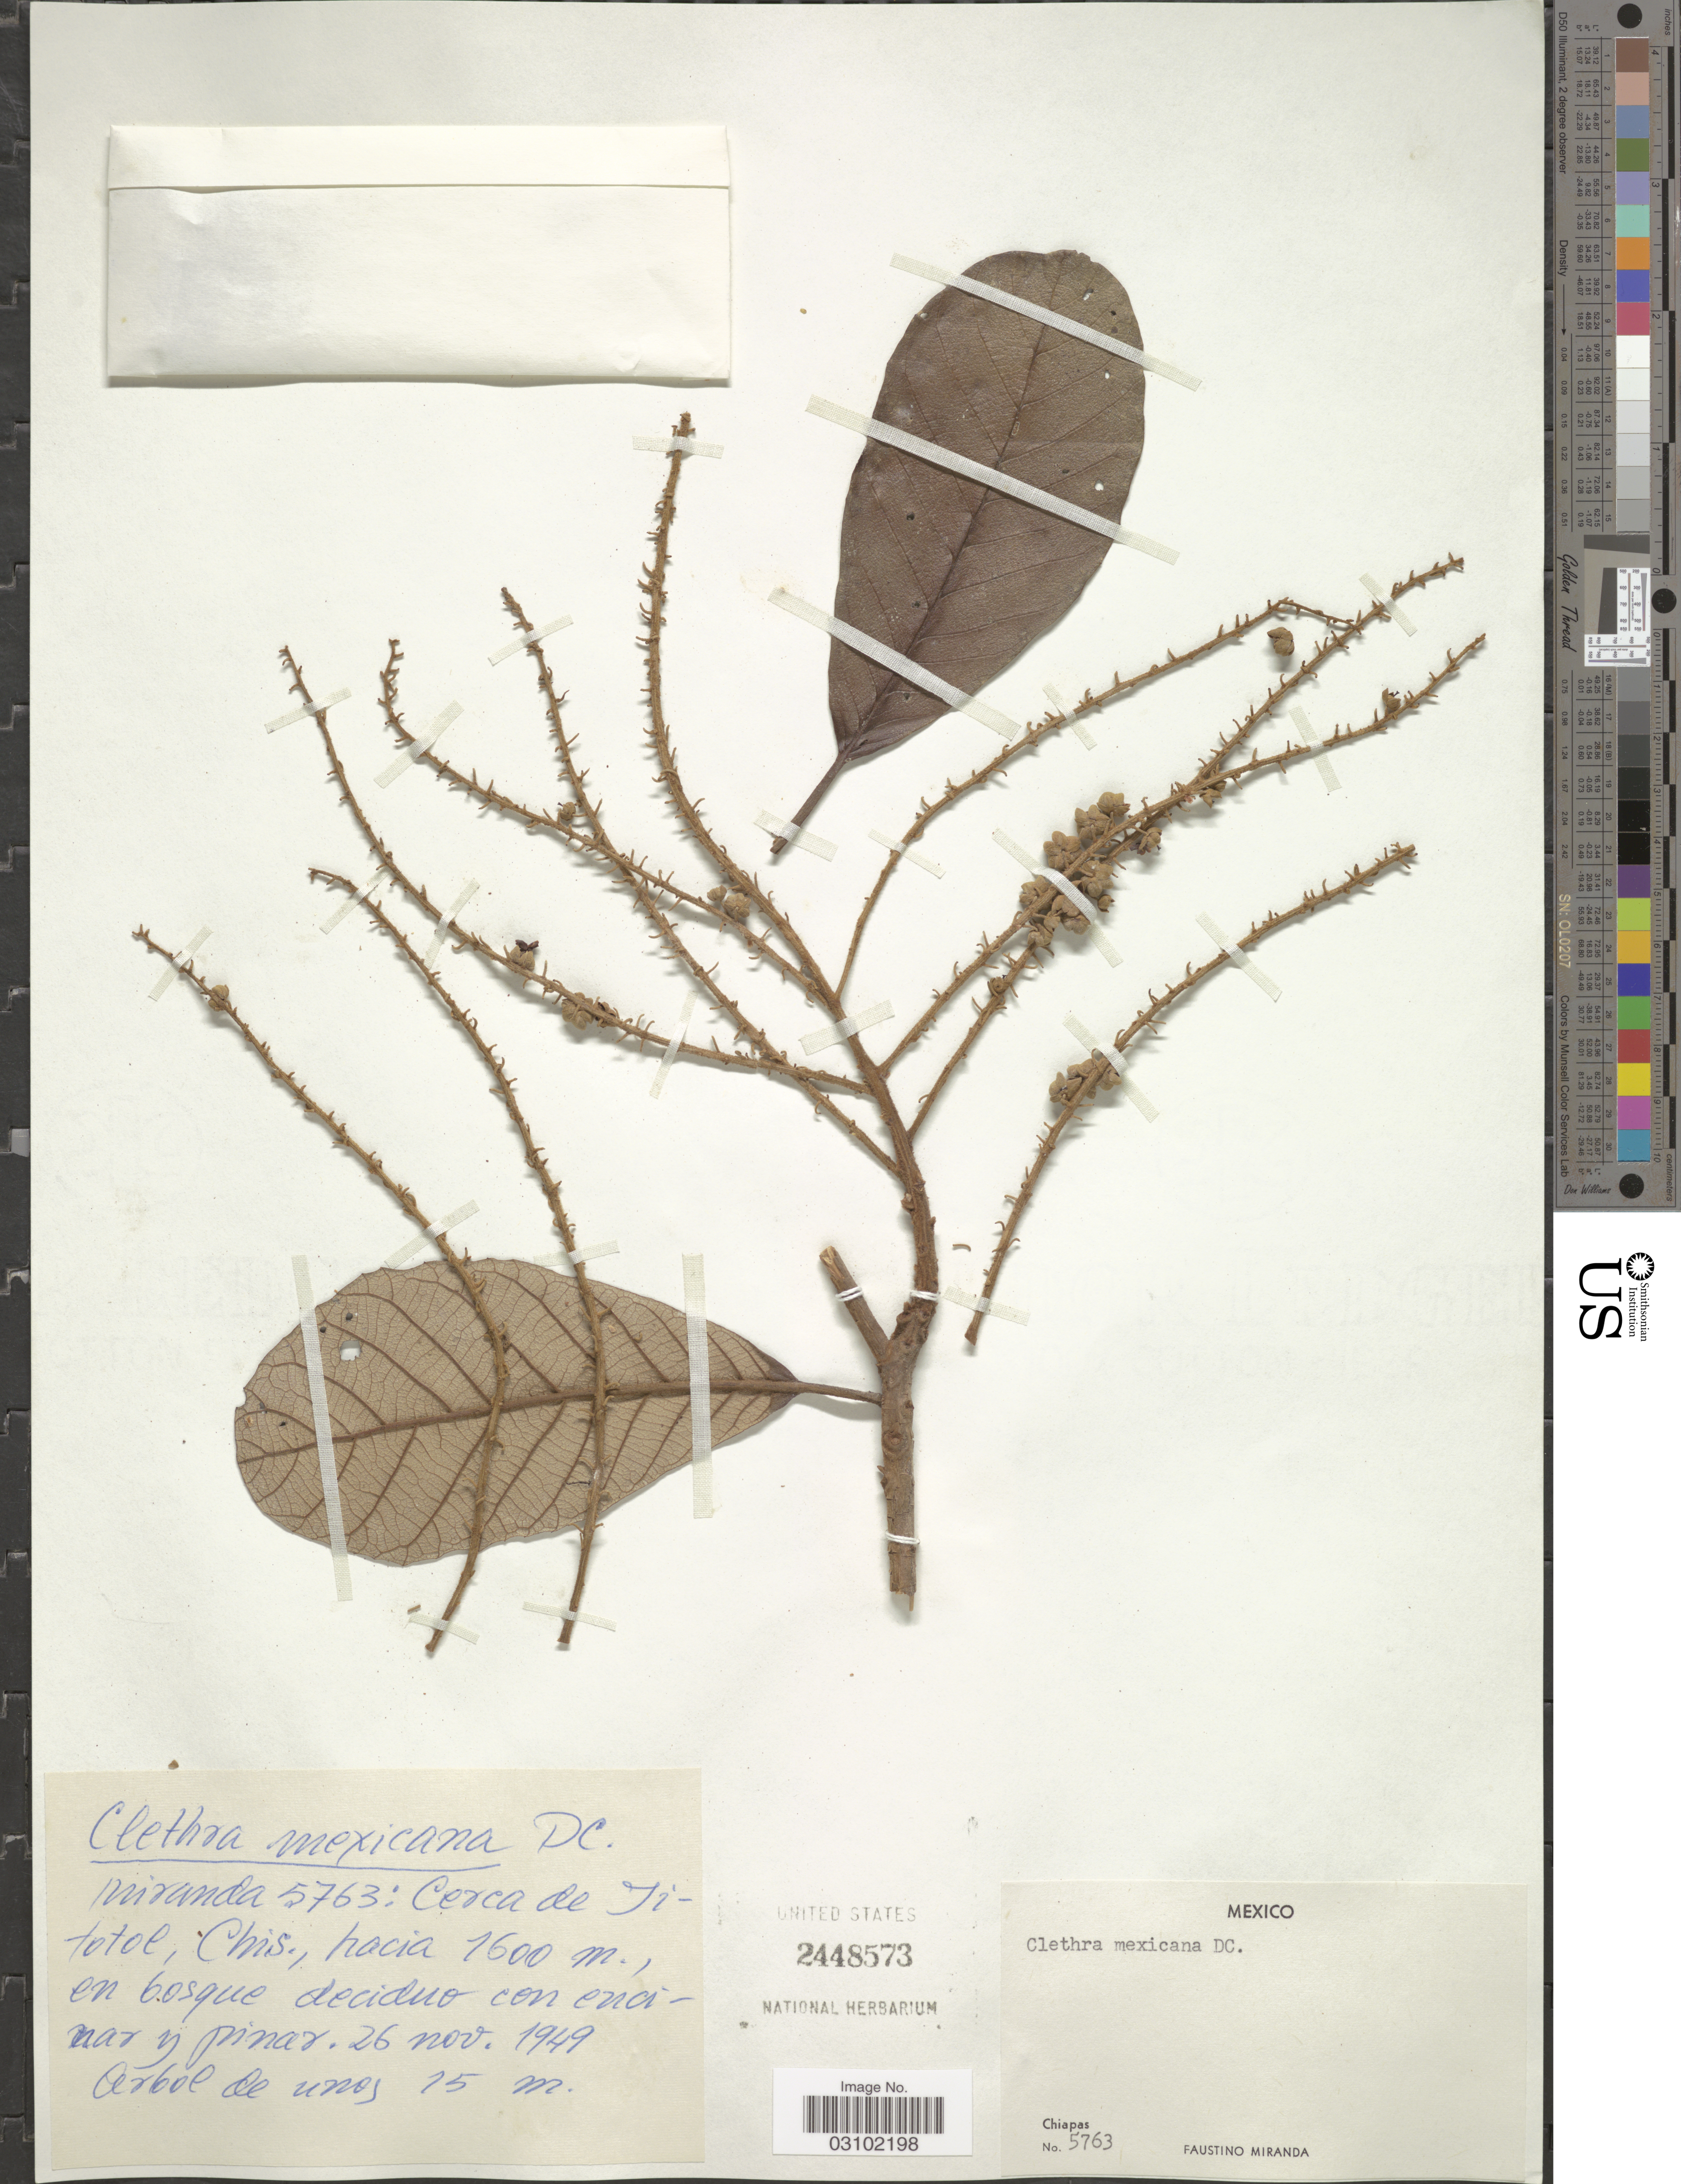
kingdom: Plantae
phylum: Tracheophyta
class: Magnoliopsida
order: Ericales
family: Clethraceae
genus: Clethra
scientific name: Clethra mexicana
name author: A. DC.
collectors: F. Miranda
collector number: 5763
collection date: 1949-11-26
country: Mexico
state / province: Chiapas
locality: Cerca de Jitotol, Chis.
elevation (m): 1600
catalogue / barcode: US 2448573